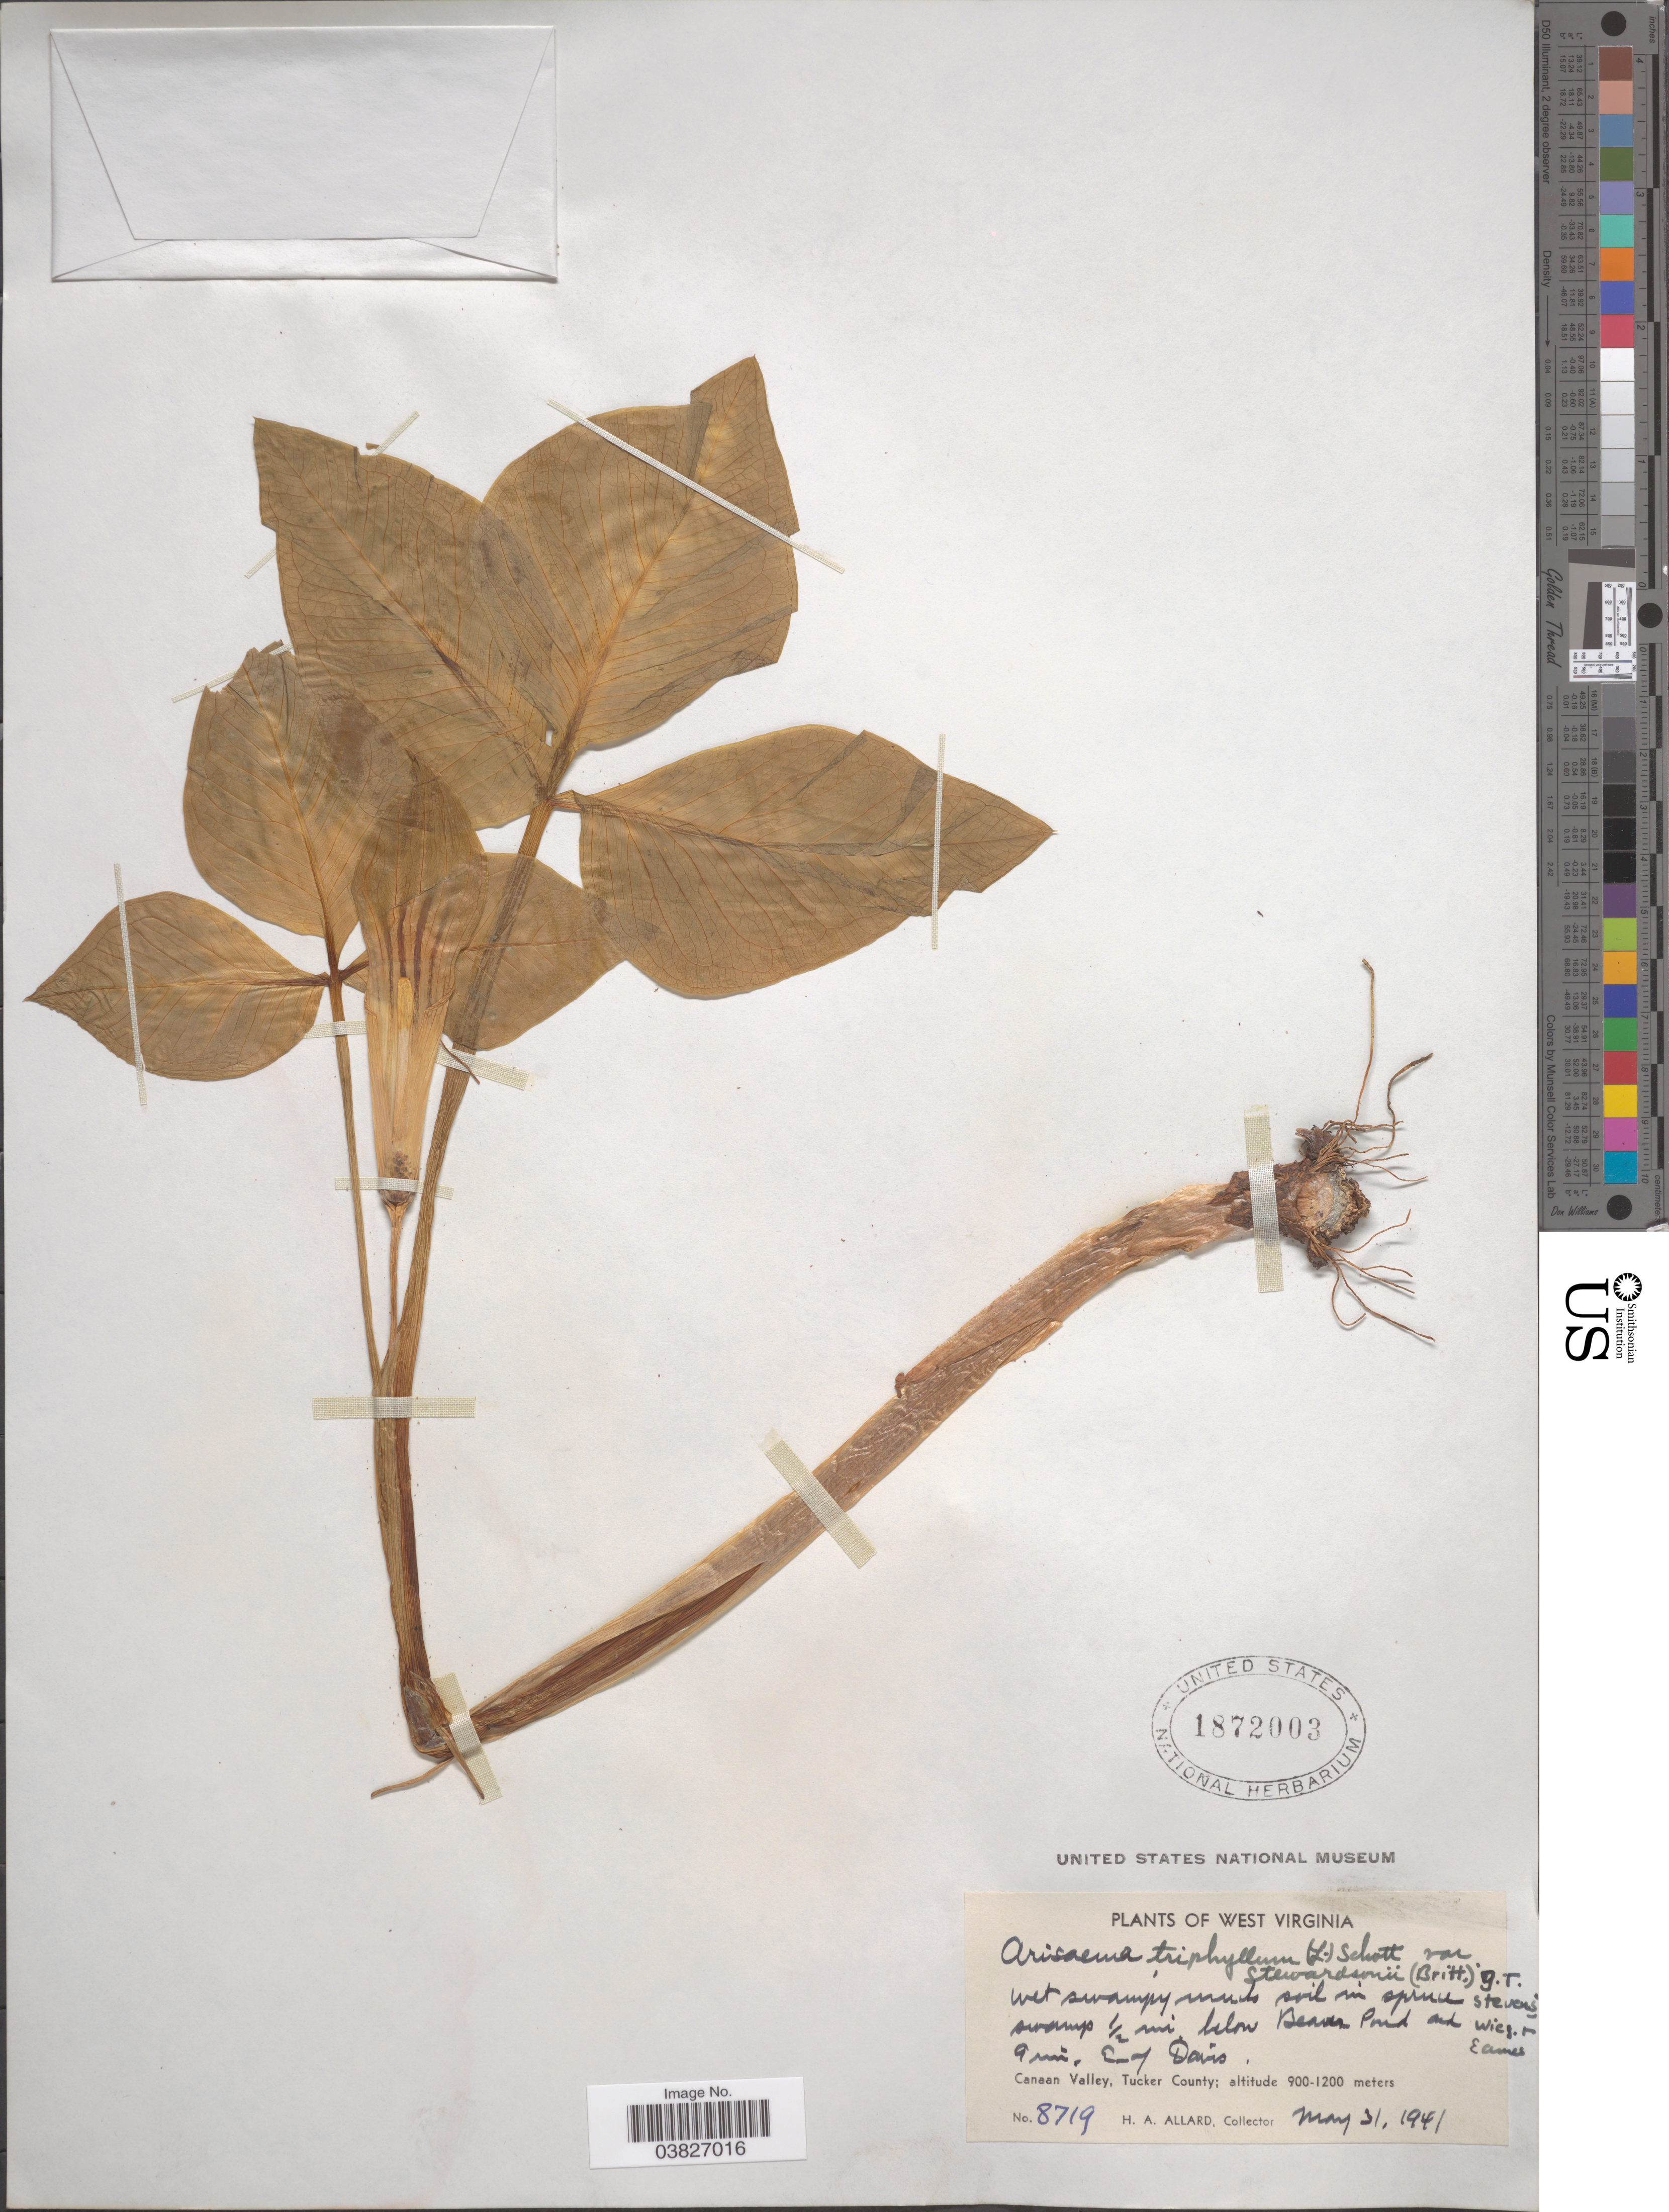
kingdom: Plantae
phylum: Tracheophyta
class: Liliopsida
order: Alismatales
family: Araceae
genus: Arisaema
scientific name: Arisaema stewardsonii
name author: Britton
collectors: H. A. Allard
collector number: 8719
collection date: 1941-05-31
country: United States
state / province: West Virginia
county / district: Tucker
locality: Swamp ½ mi below Beaver Pond and 9 mi. East of Davis. Canaan Valley, Tucker County.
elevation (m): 900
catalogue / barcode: US 1872003